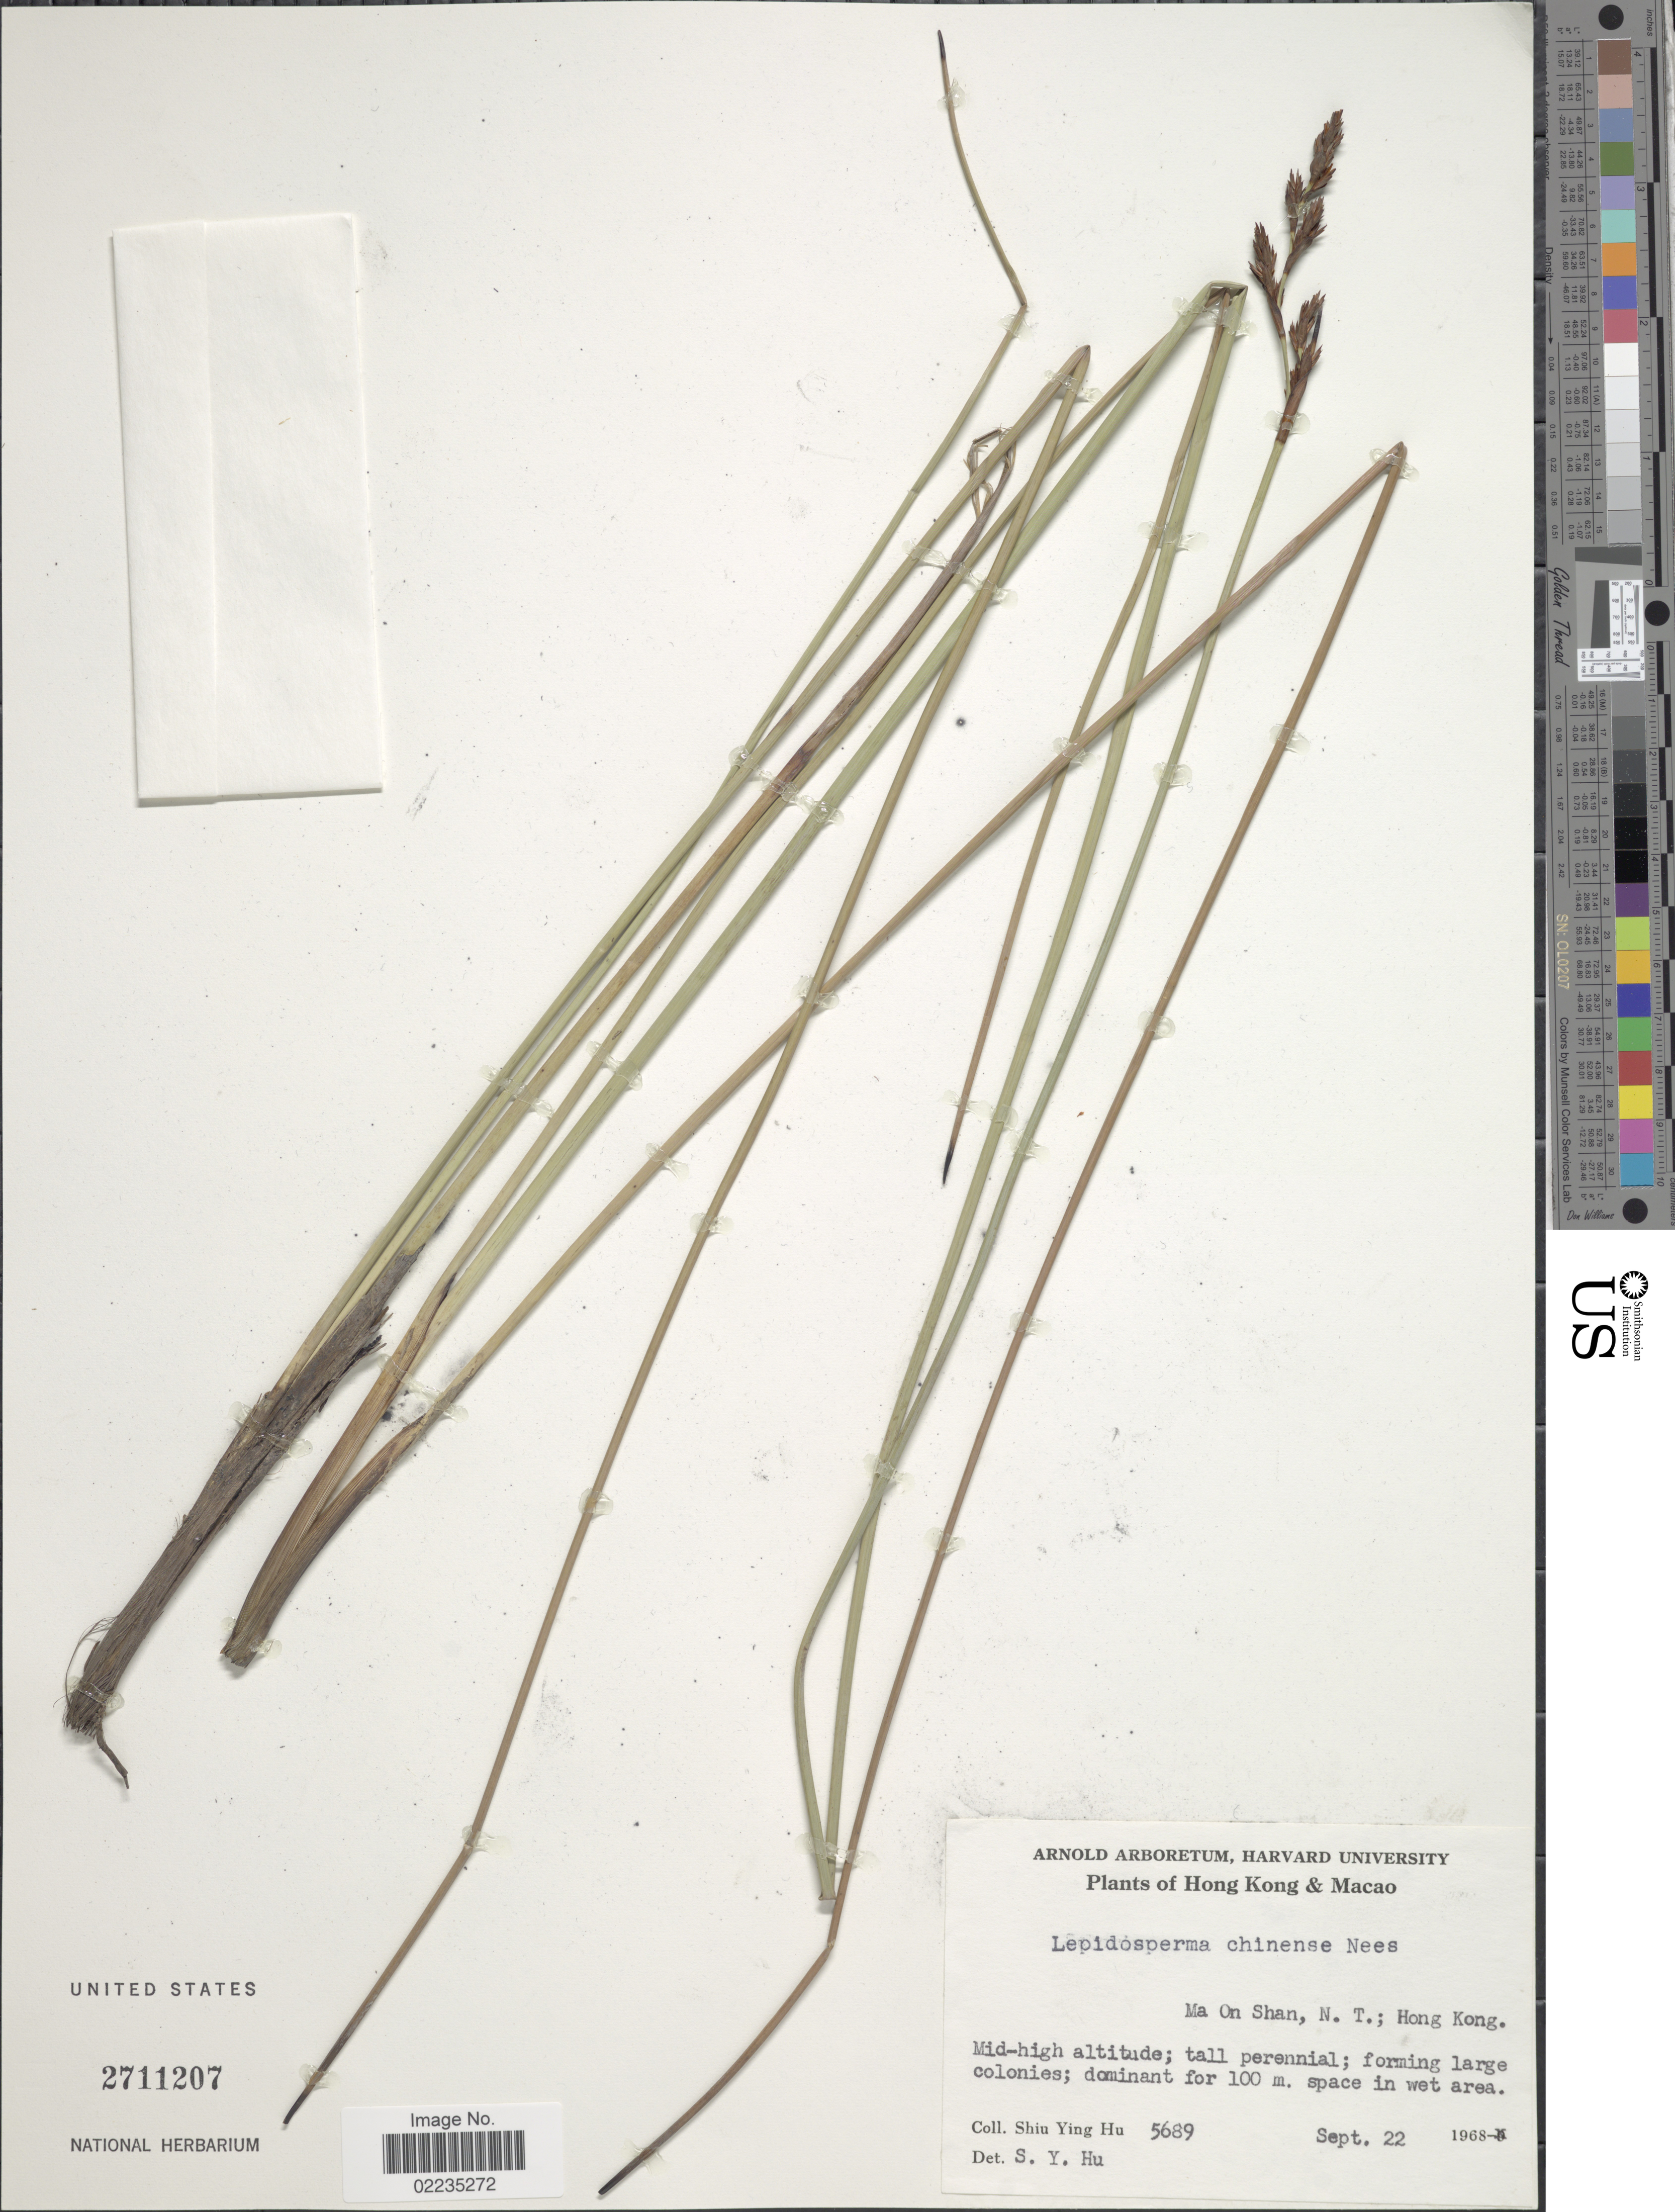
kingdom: Plantae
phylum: Tracheophyta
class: Liliopsida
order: Poales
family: Cyperaceae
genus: Lepidosperma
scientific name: Lepidosperma chinense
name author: Nees & Meyen ex Kunth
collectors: S. Y. Hu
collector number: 5689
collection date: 1968-09-22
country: China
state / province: Hong Kong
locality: Hong Kong & Macao, Ma On Shan, N.T. Hong Kong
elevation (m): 100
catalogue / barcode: US 2711207